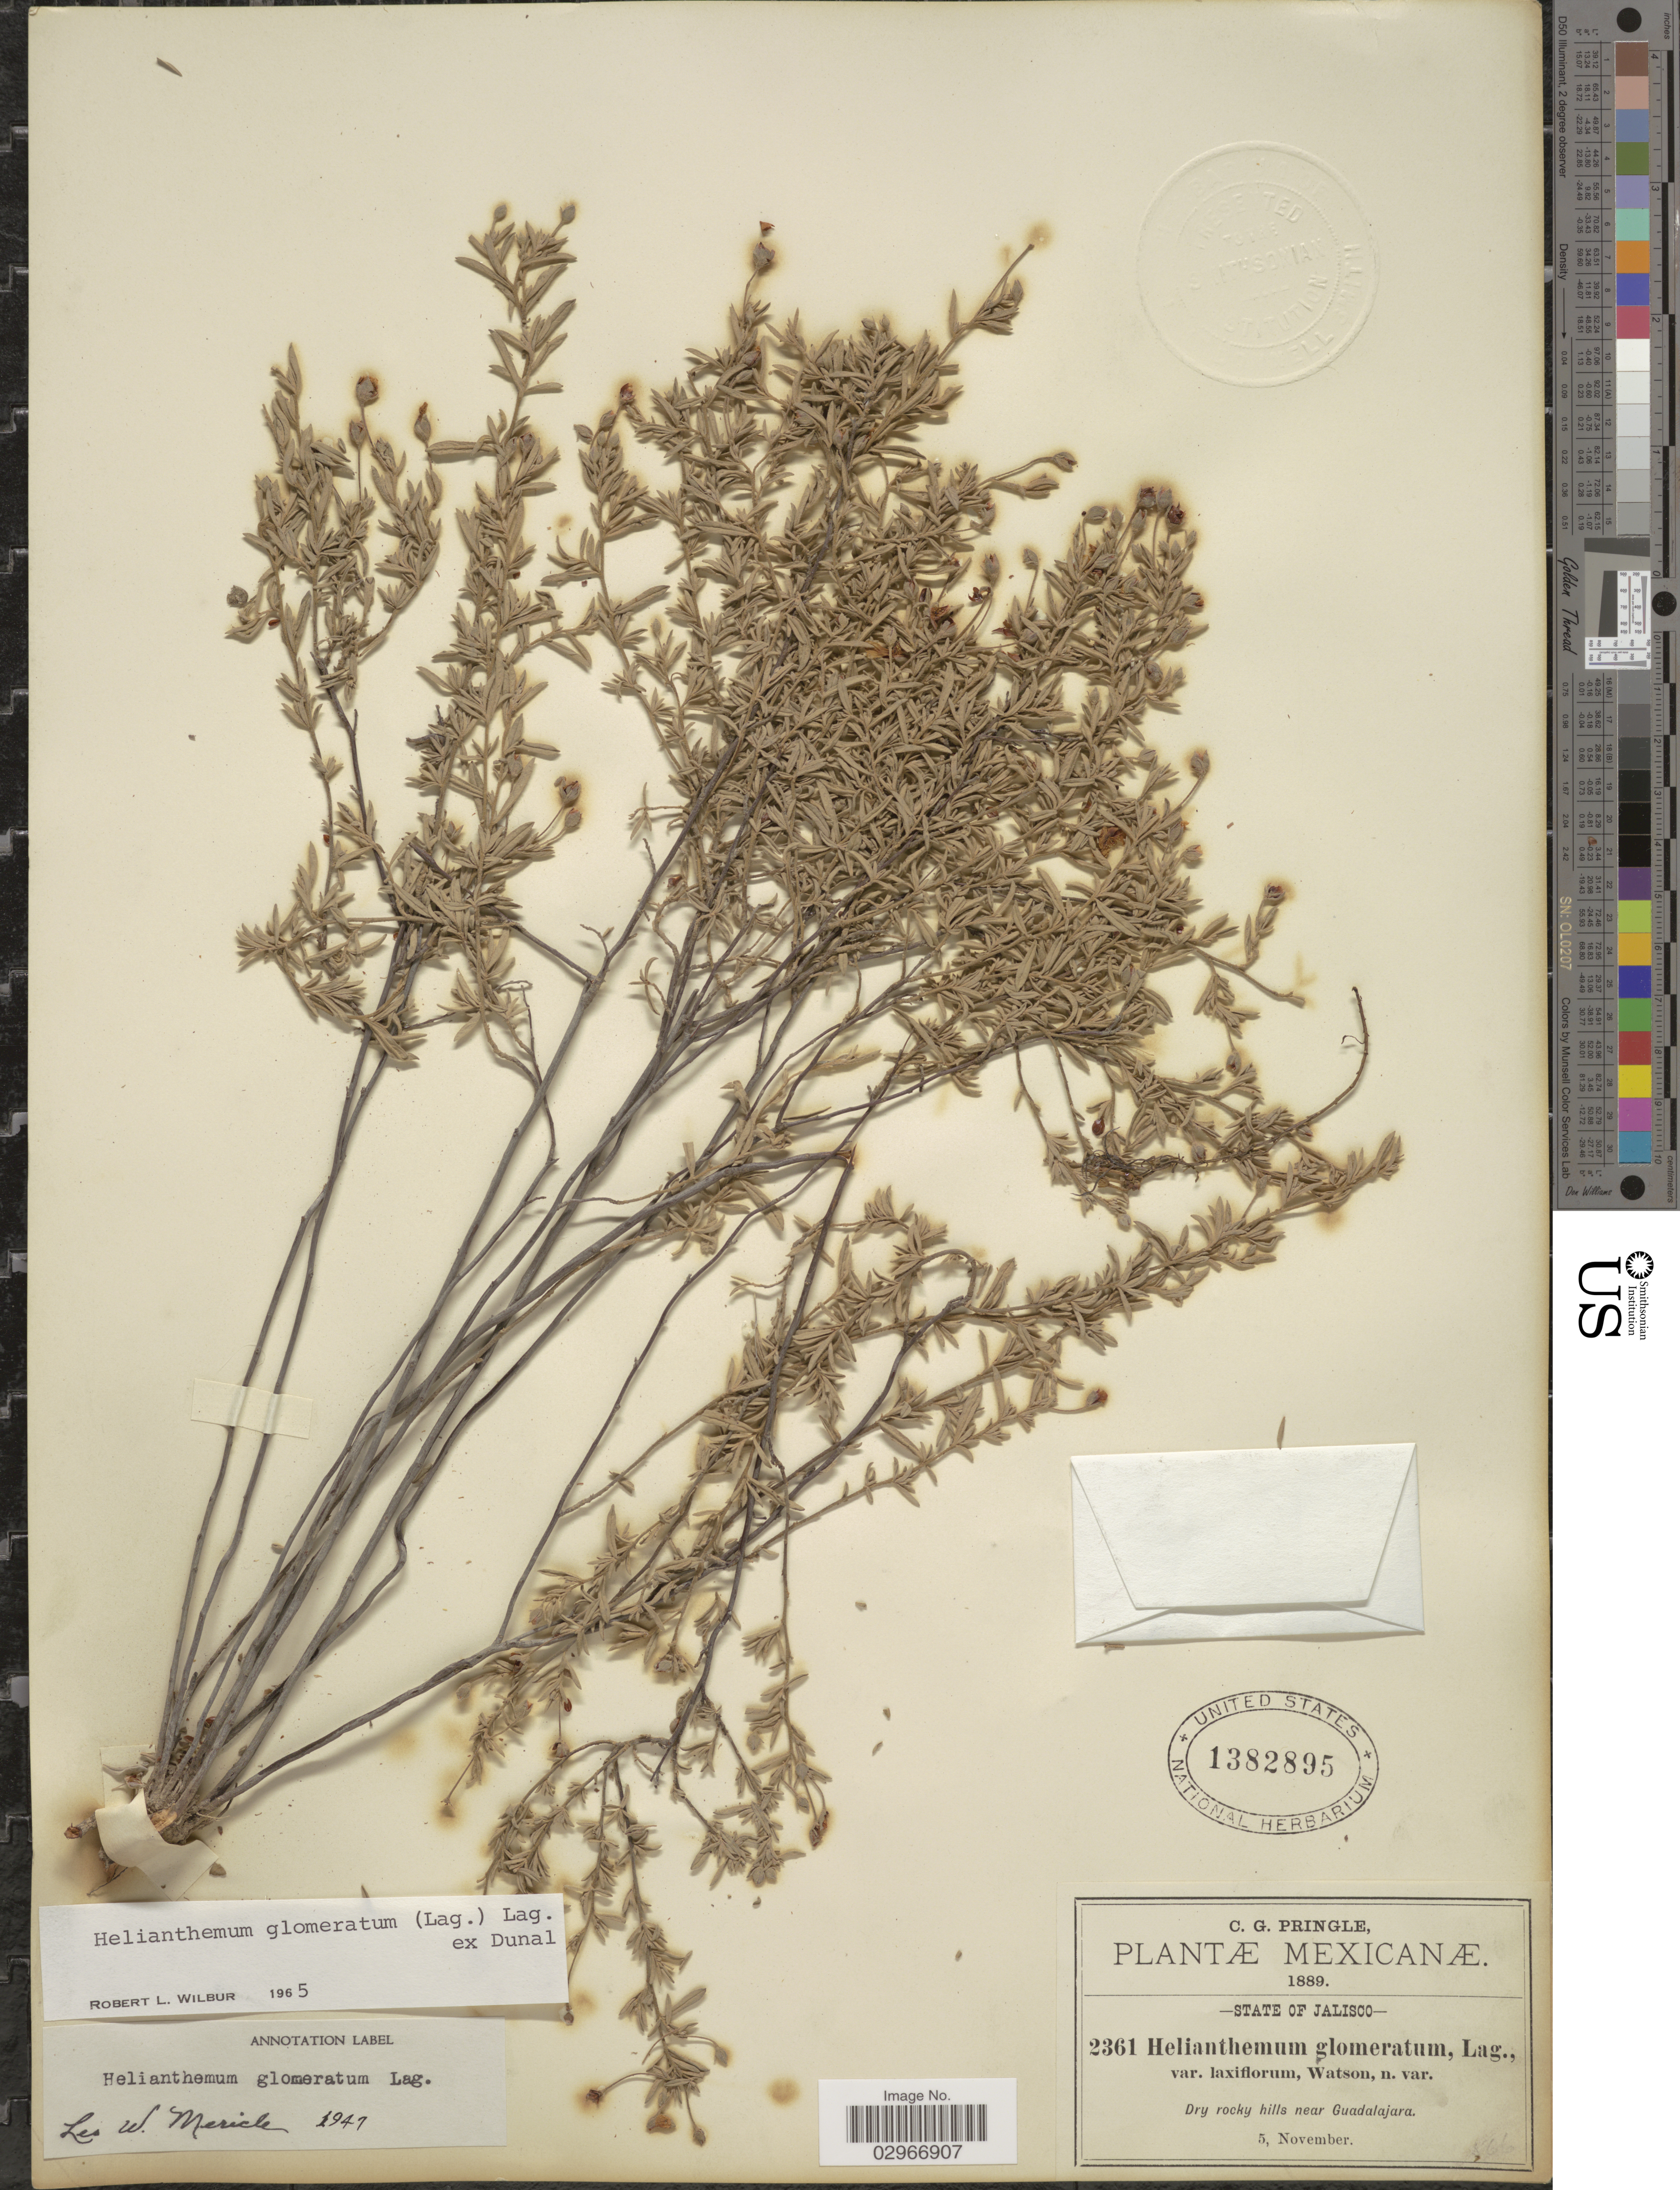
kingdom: Plantae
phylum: Tracheophyta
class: Magnoliopsida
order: Malvales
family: Cistaceae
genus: Helianthemum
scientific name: Helianthemum glomeratum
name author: (Lag.) Lag. ex Dunal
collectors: C. G. Pringle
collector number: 2361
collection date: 1889-11-05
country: Mexico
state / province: Jalisco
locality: Dry rocky hills near Guadalajara.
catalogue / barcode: US 1382895